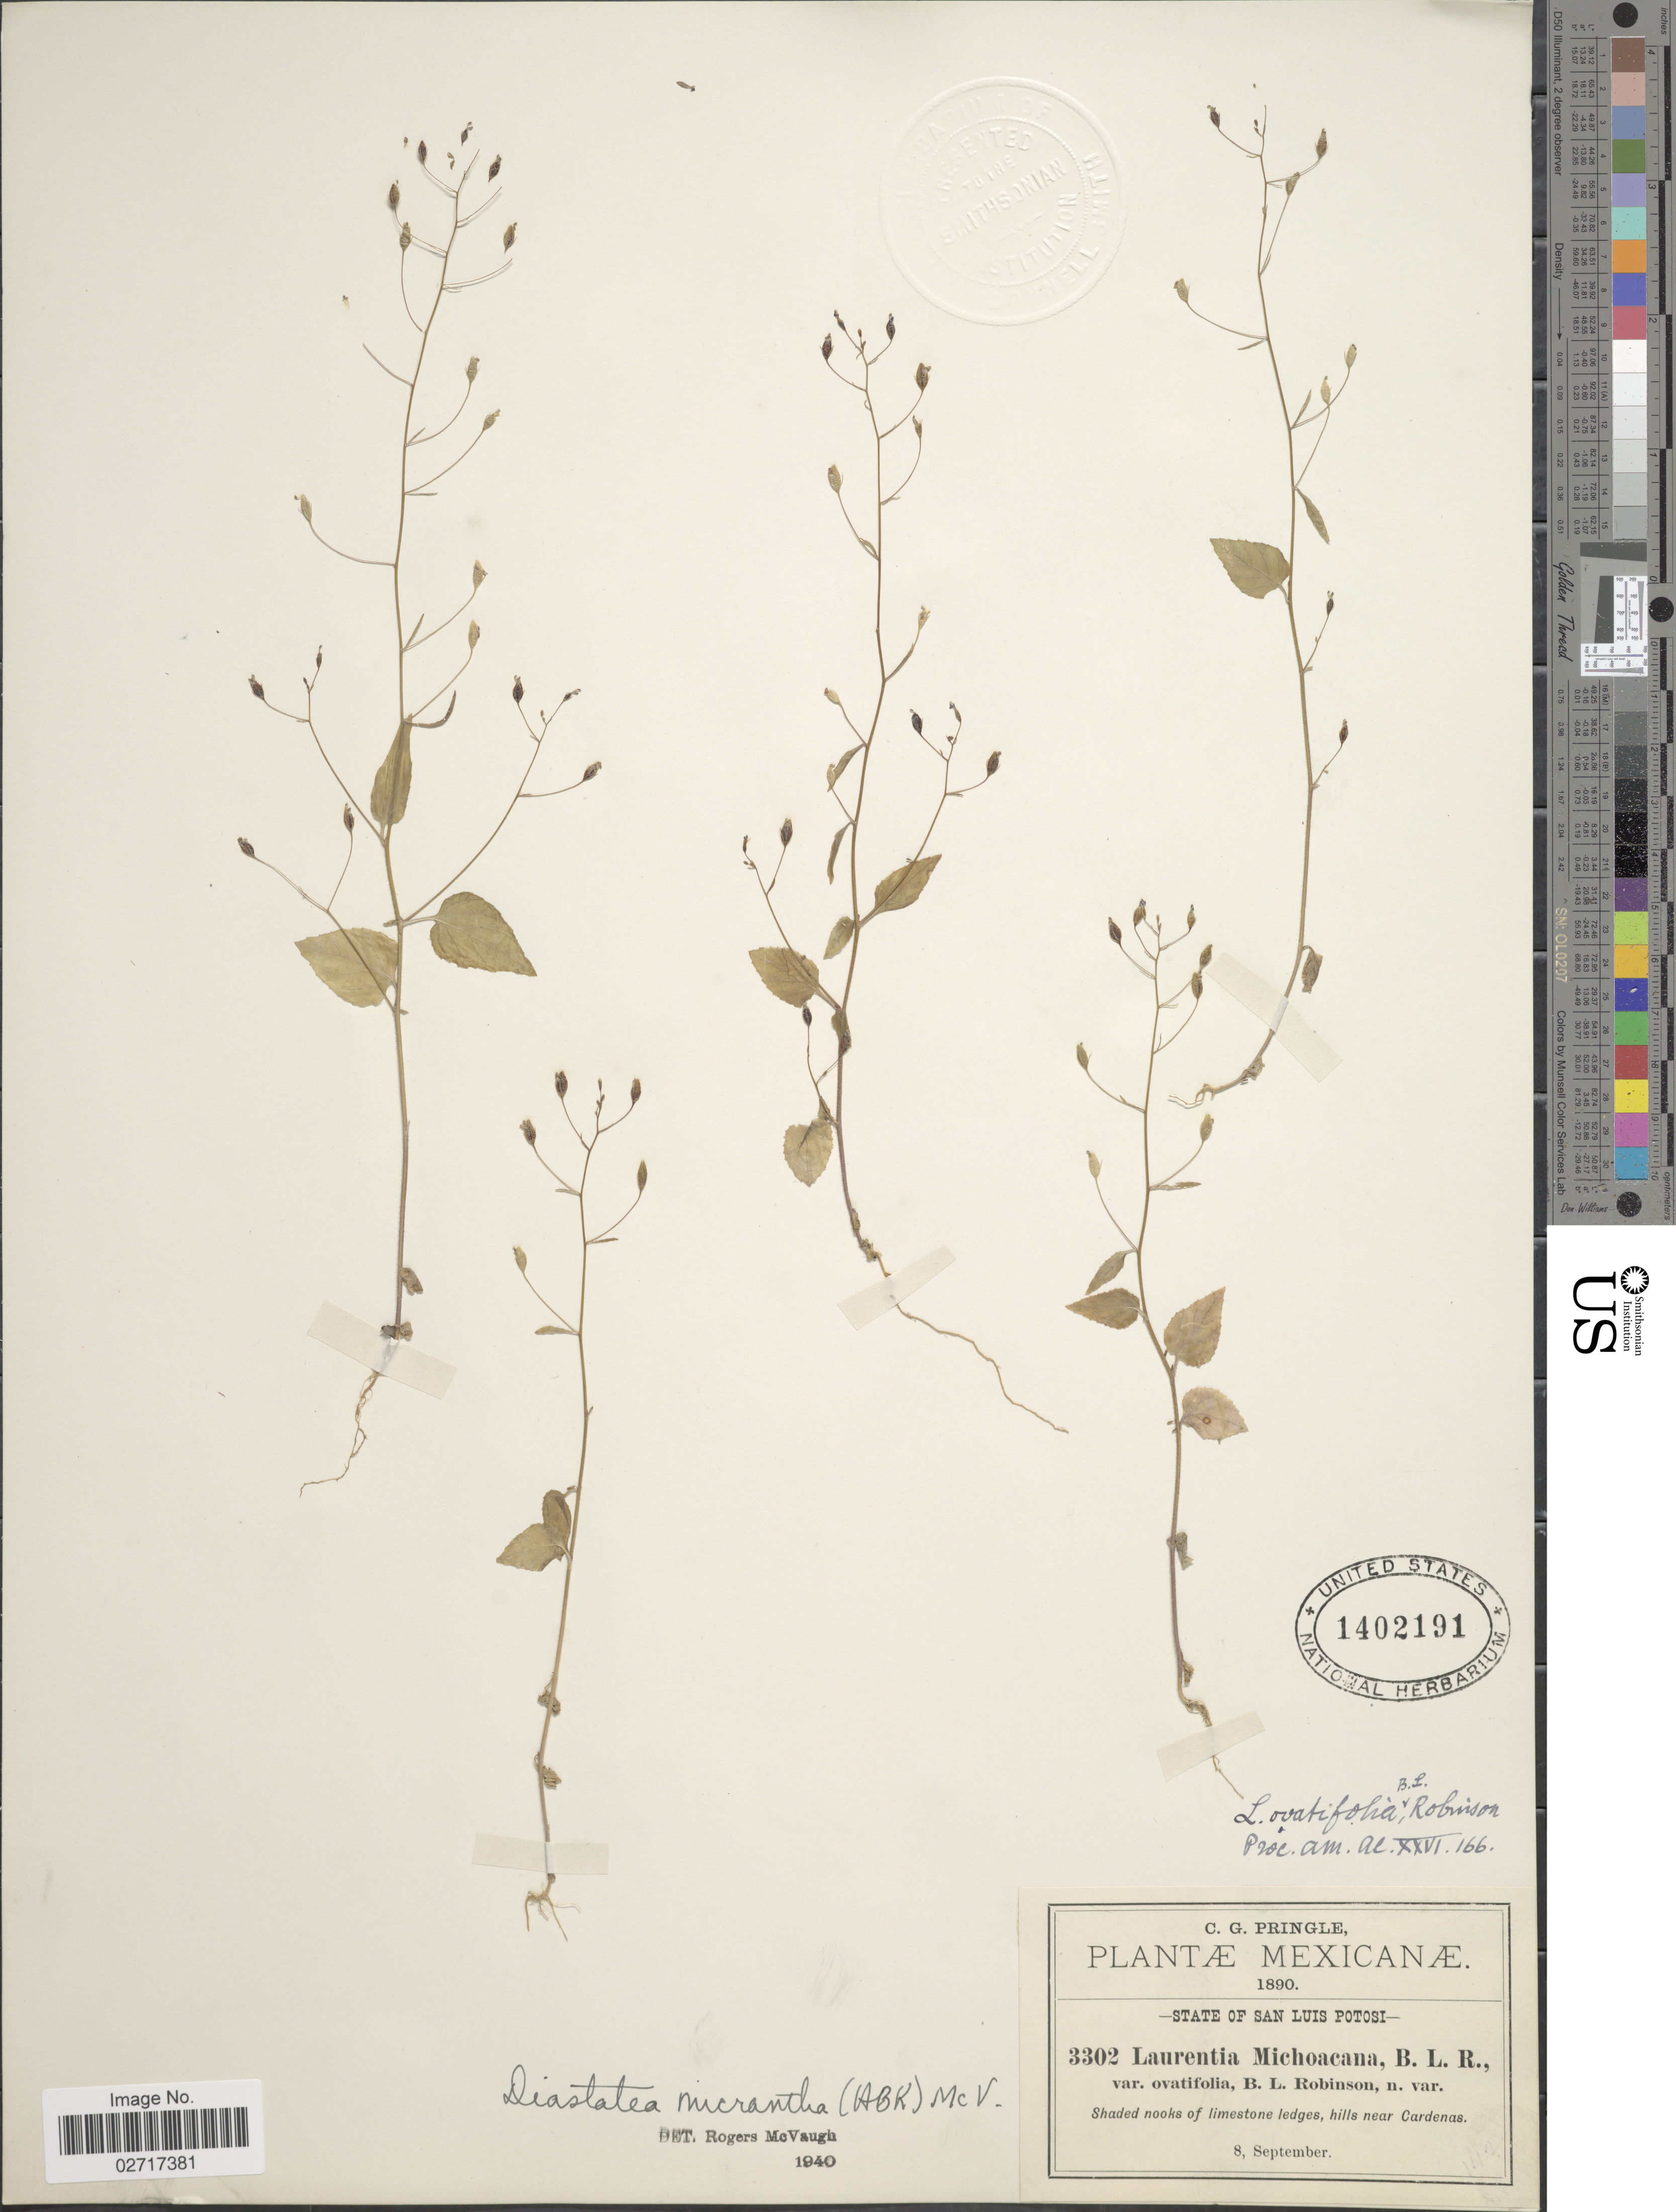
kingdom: Plantae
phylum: Tracheophyta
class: Magnoliopsida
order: Asterales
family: Campanulaceae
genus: Diastatea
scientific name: Diastatea micrantha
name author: (Kunth) McVaugh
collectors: C. G. Pringle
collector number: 3302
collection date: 1890-09-08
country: Mexico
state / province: San Luis Potosí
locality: Shaded nooks of limestone ledges, hills near Cardenas.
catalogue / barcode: US 1402191